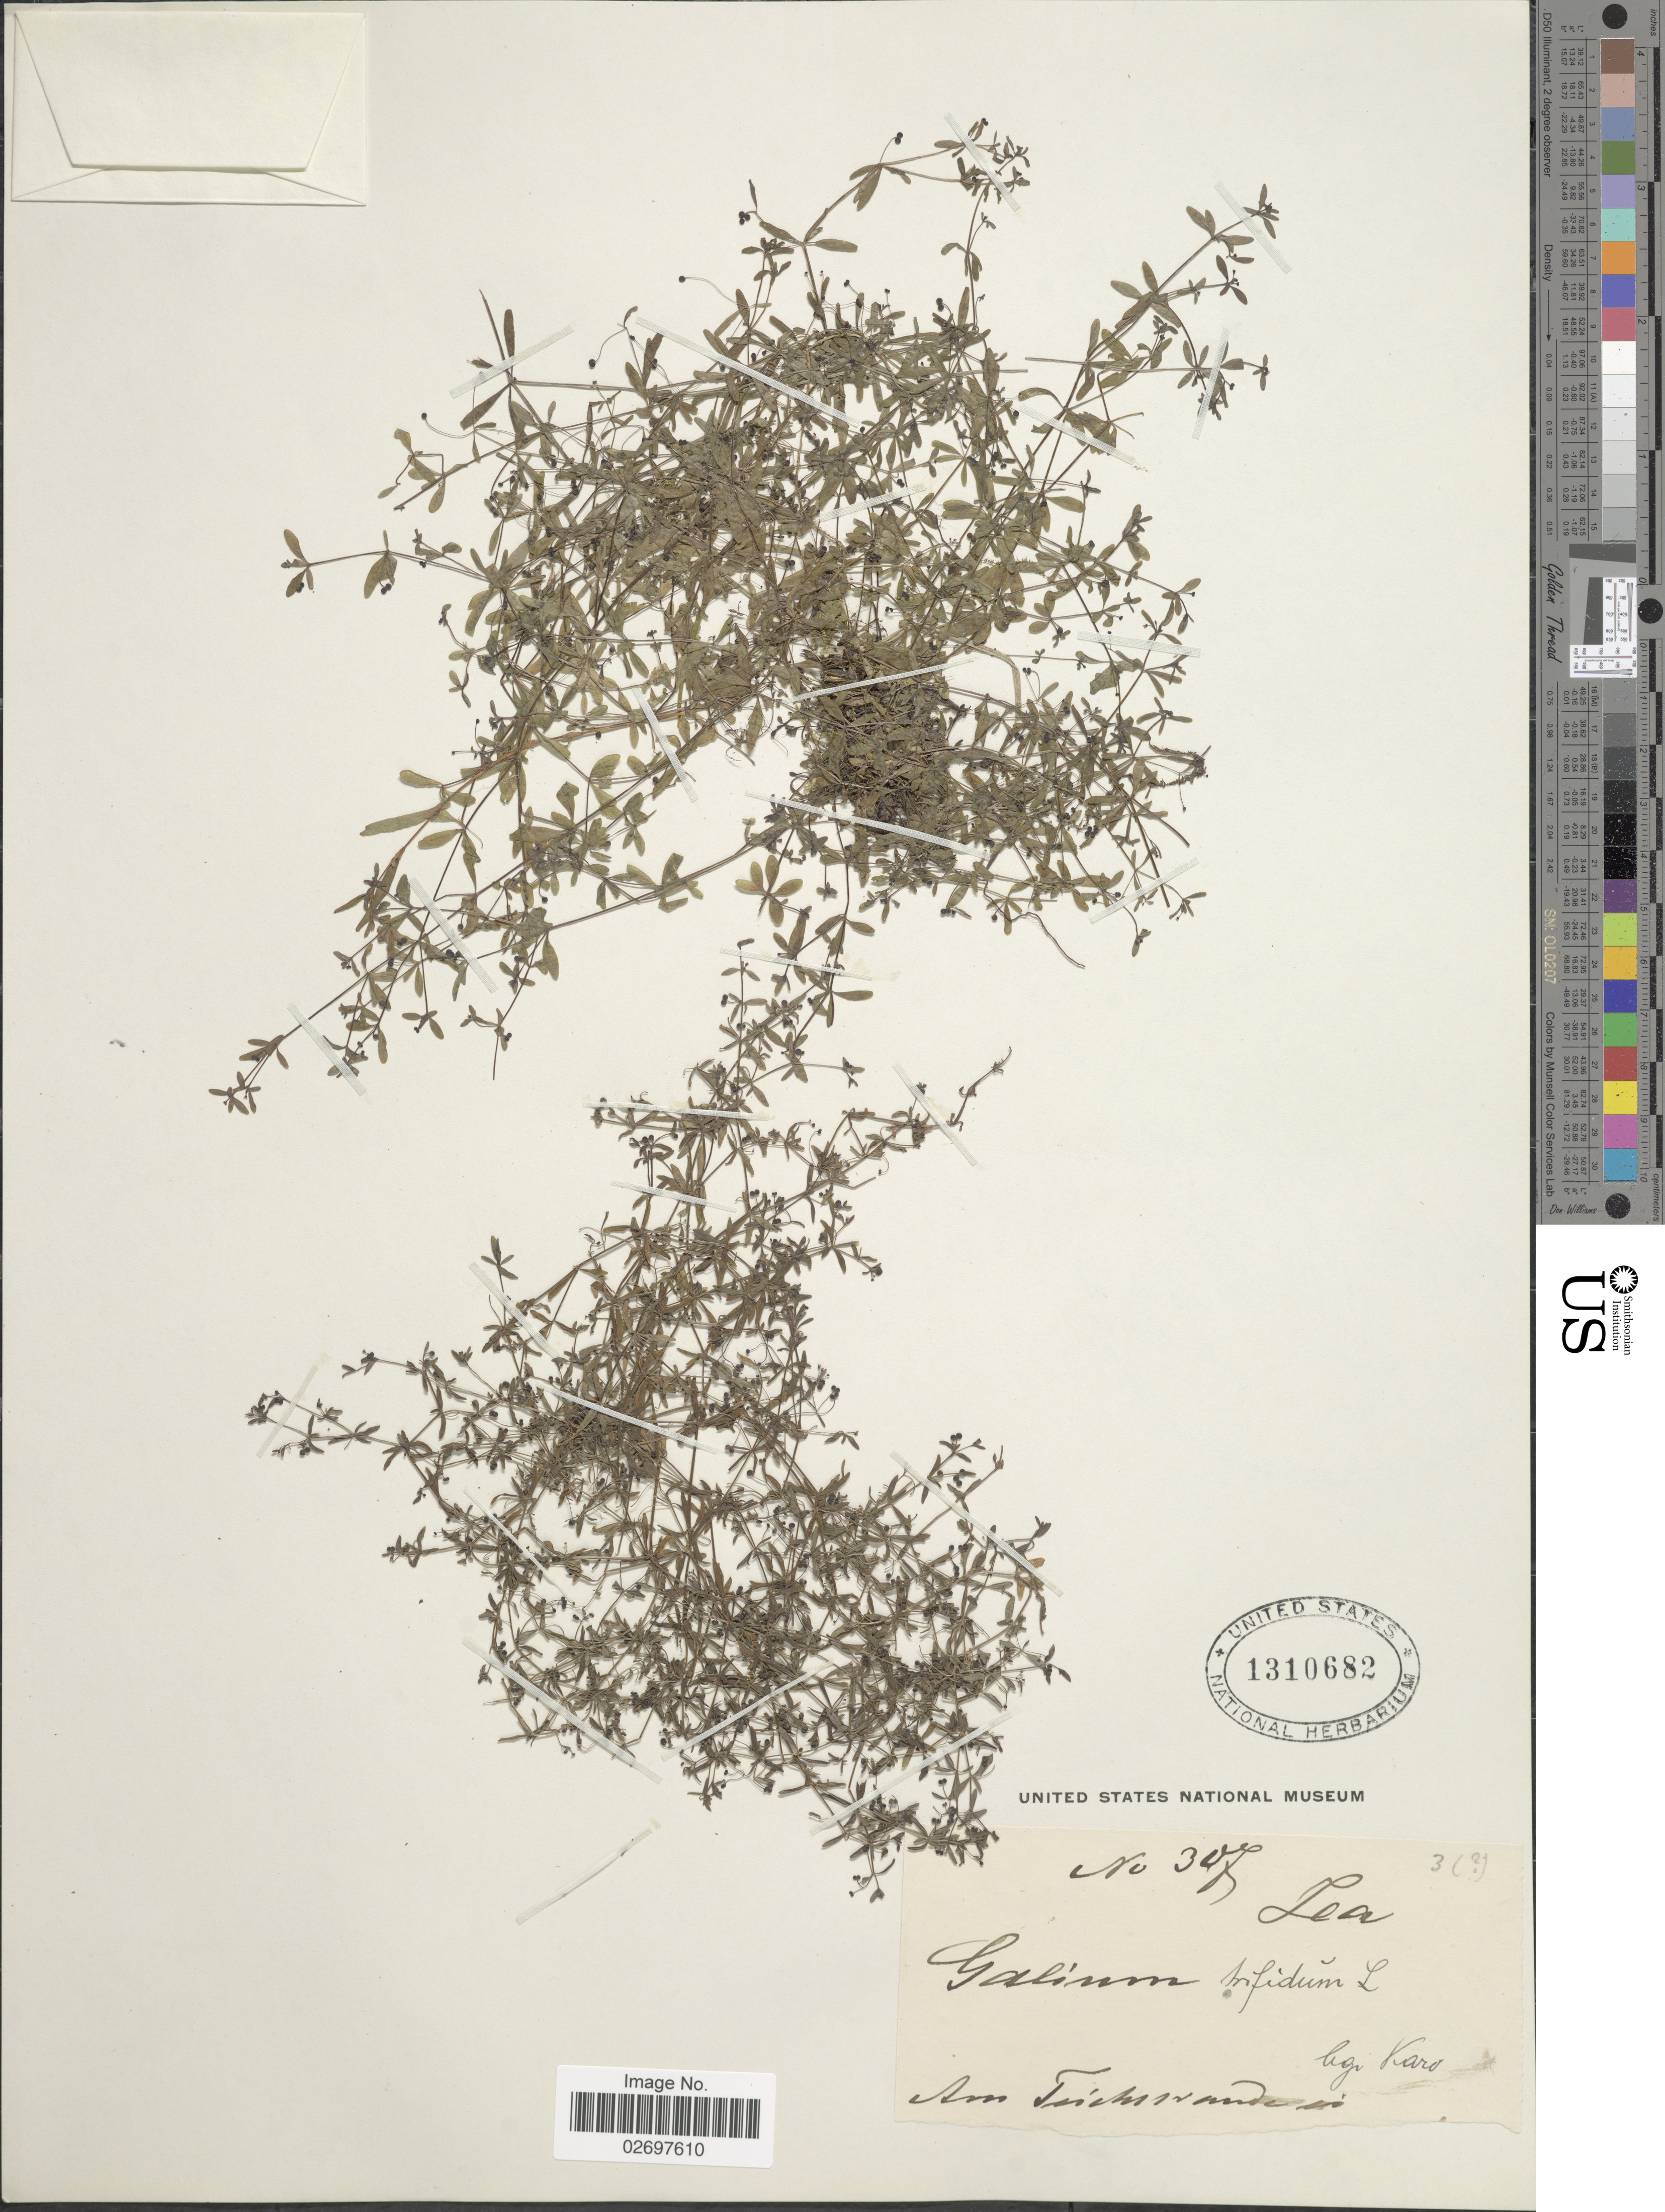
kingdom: Plantae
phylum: Tracheophyta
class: Magnoliopsida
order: Gentianales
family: Rubiaceae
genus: Galium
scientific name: Galium trifidum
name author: L.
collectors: Karo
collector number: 307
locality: Lea. Am Tsichsranderso [interpreted]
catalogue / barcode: US 1310682